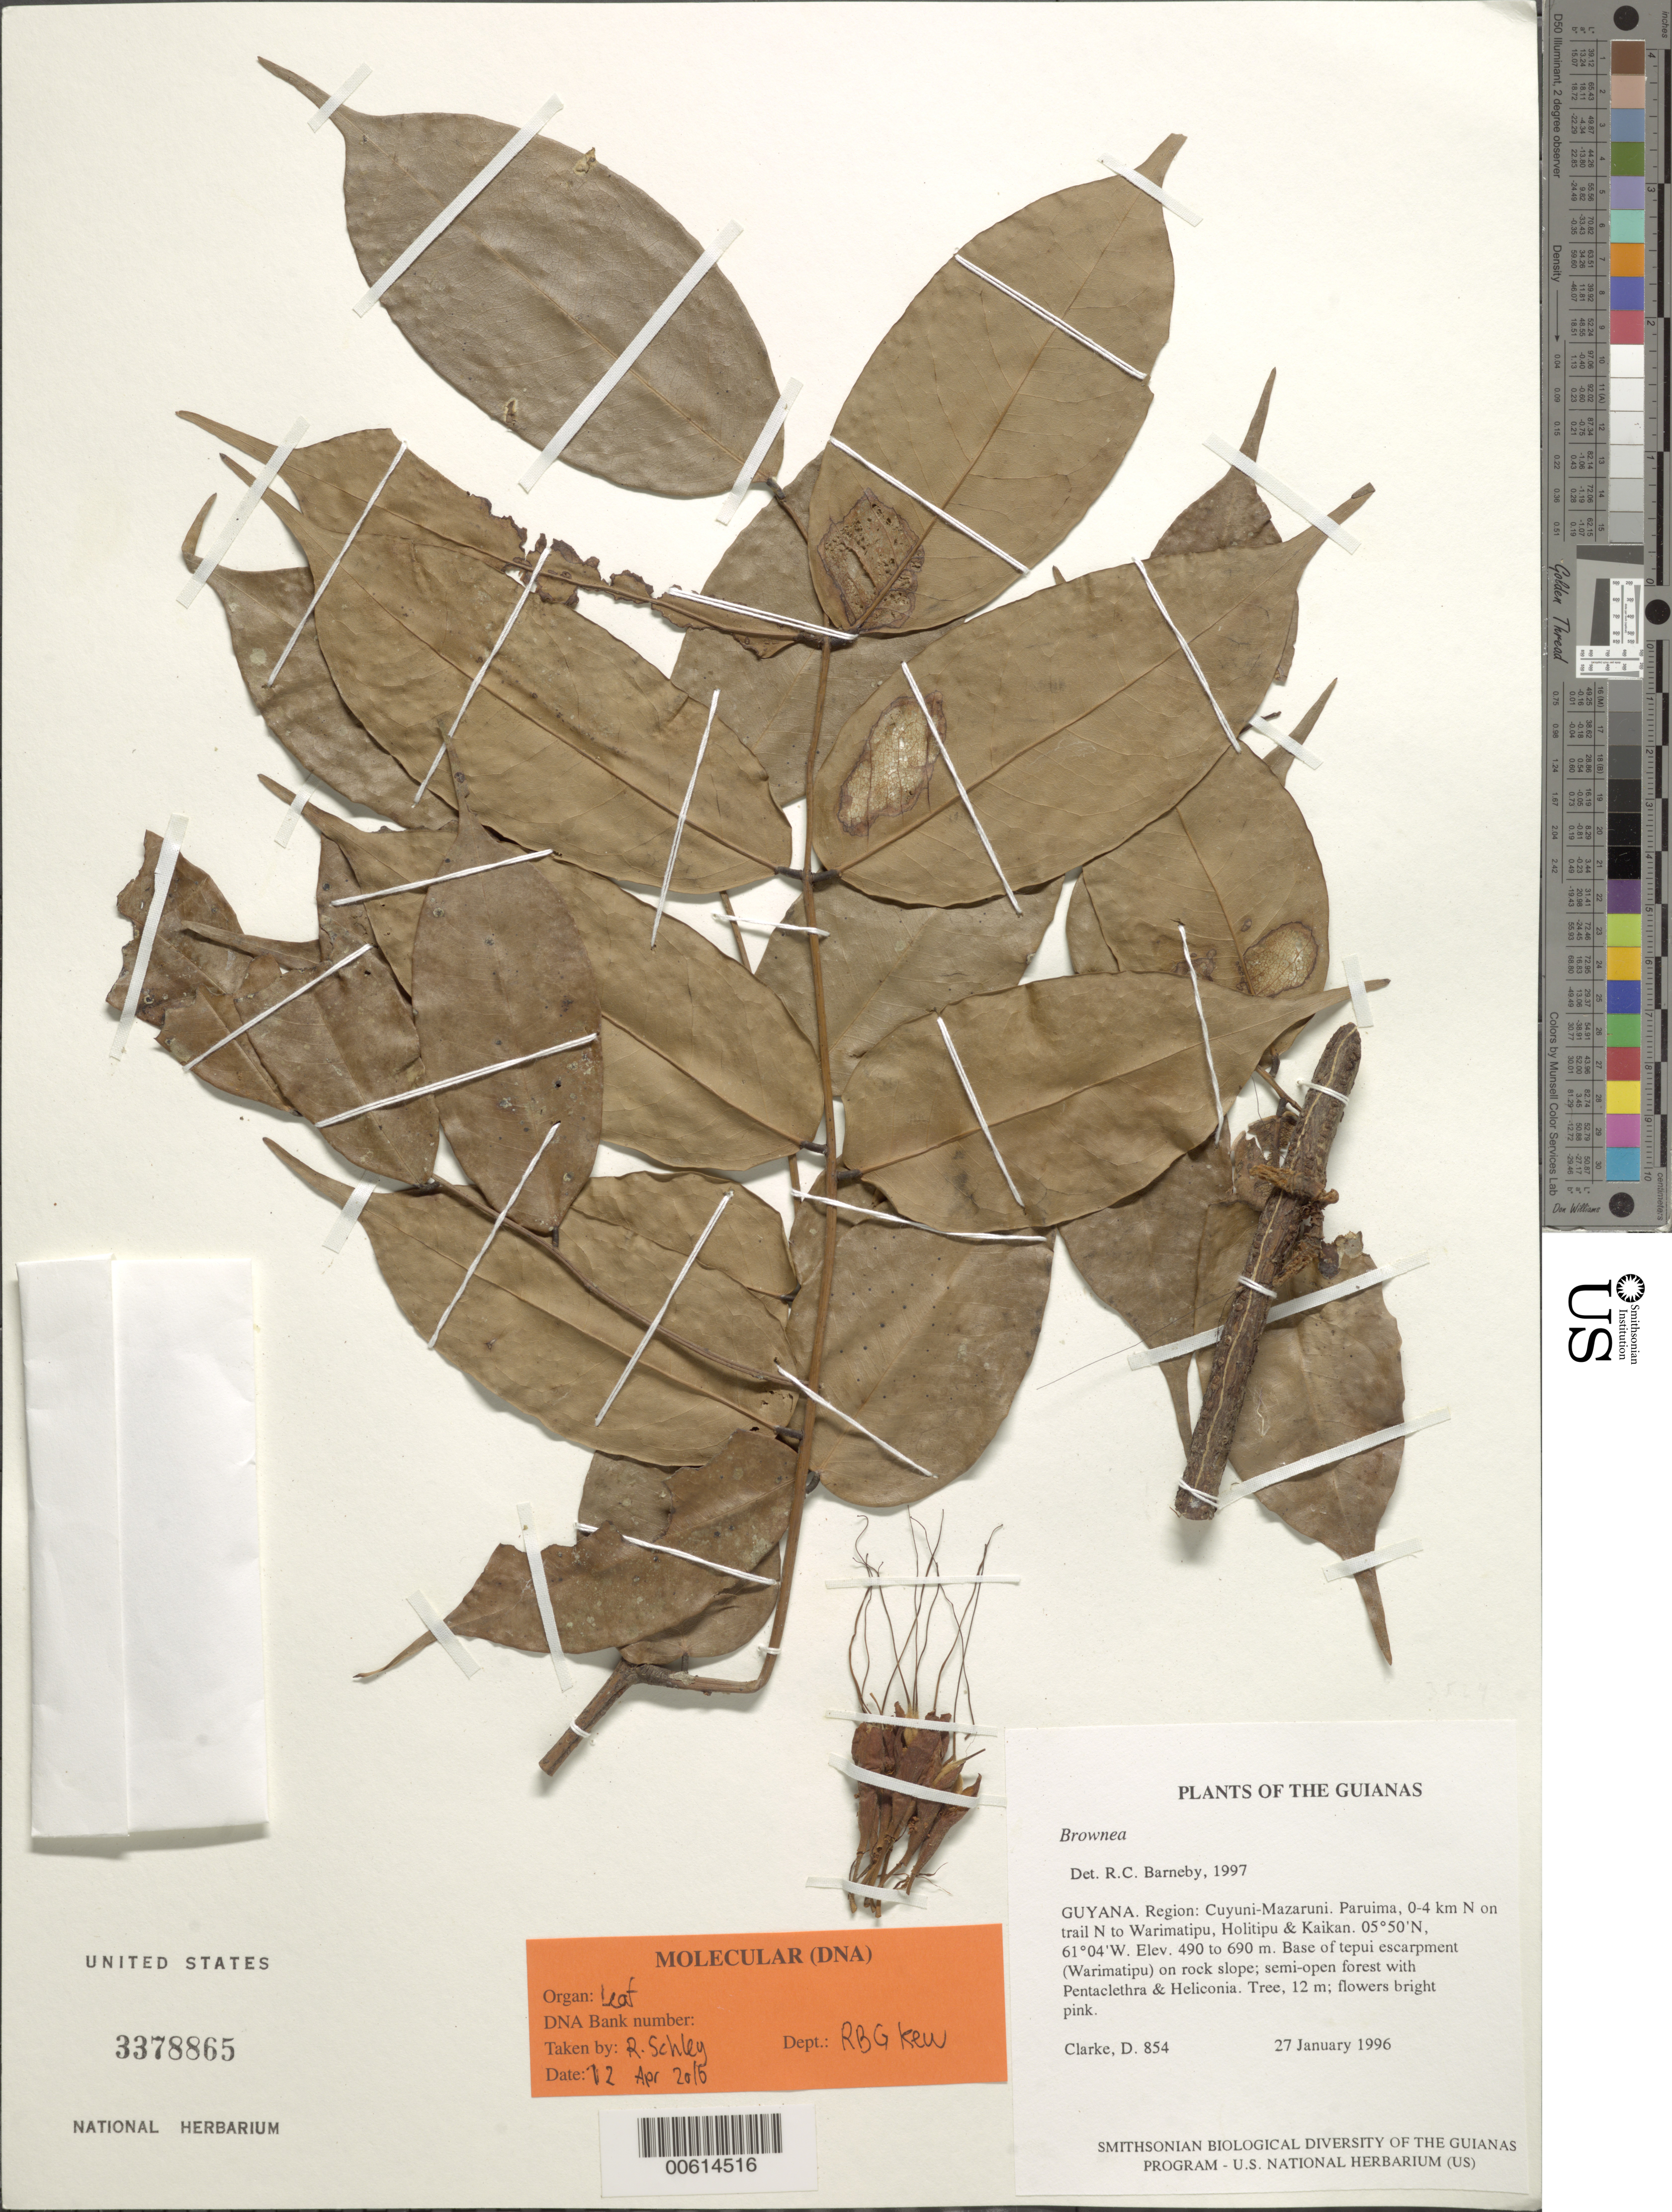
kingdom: Plantae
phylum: Tracheophyta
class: Magnoliopsida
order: Fabales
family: Fabaceae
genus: Brownea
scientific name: Brownea sp.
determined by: Barneby, Rupert C., (NY)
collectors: H. D. Clarke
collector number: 854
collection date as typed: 27 January 1996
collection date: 1996-01-27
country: Guyana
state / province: Cuyuni-Mazaruni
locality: Paruima, 0-4 km N on trail N to Warimatipu, Holitipu & Kaikan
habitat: Base of tepui escarpment (Warimatipu) on rock slope; semi-open forest with Pentaclethra & Heliconia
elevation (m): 490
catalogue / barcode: US 3378865